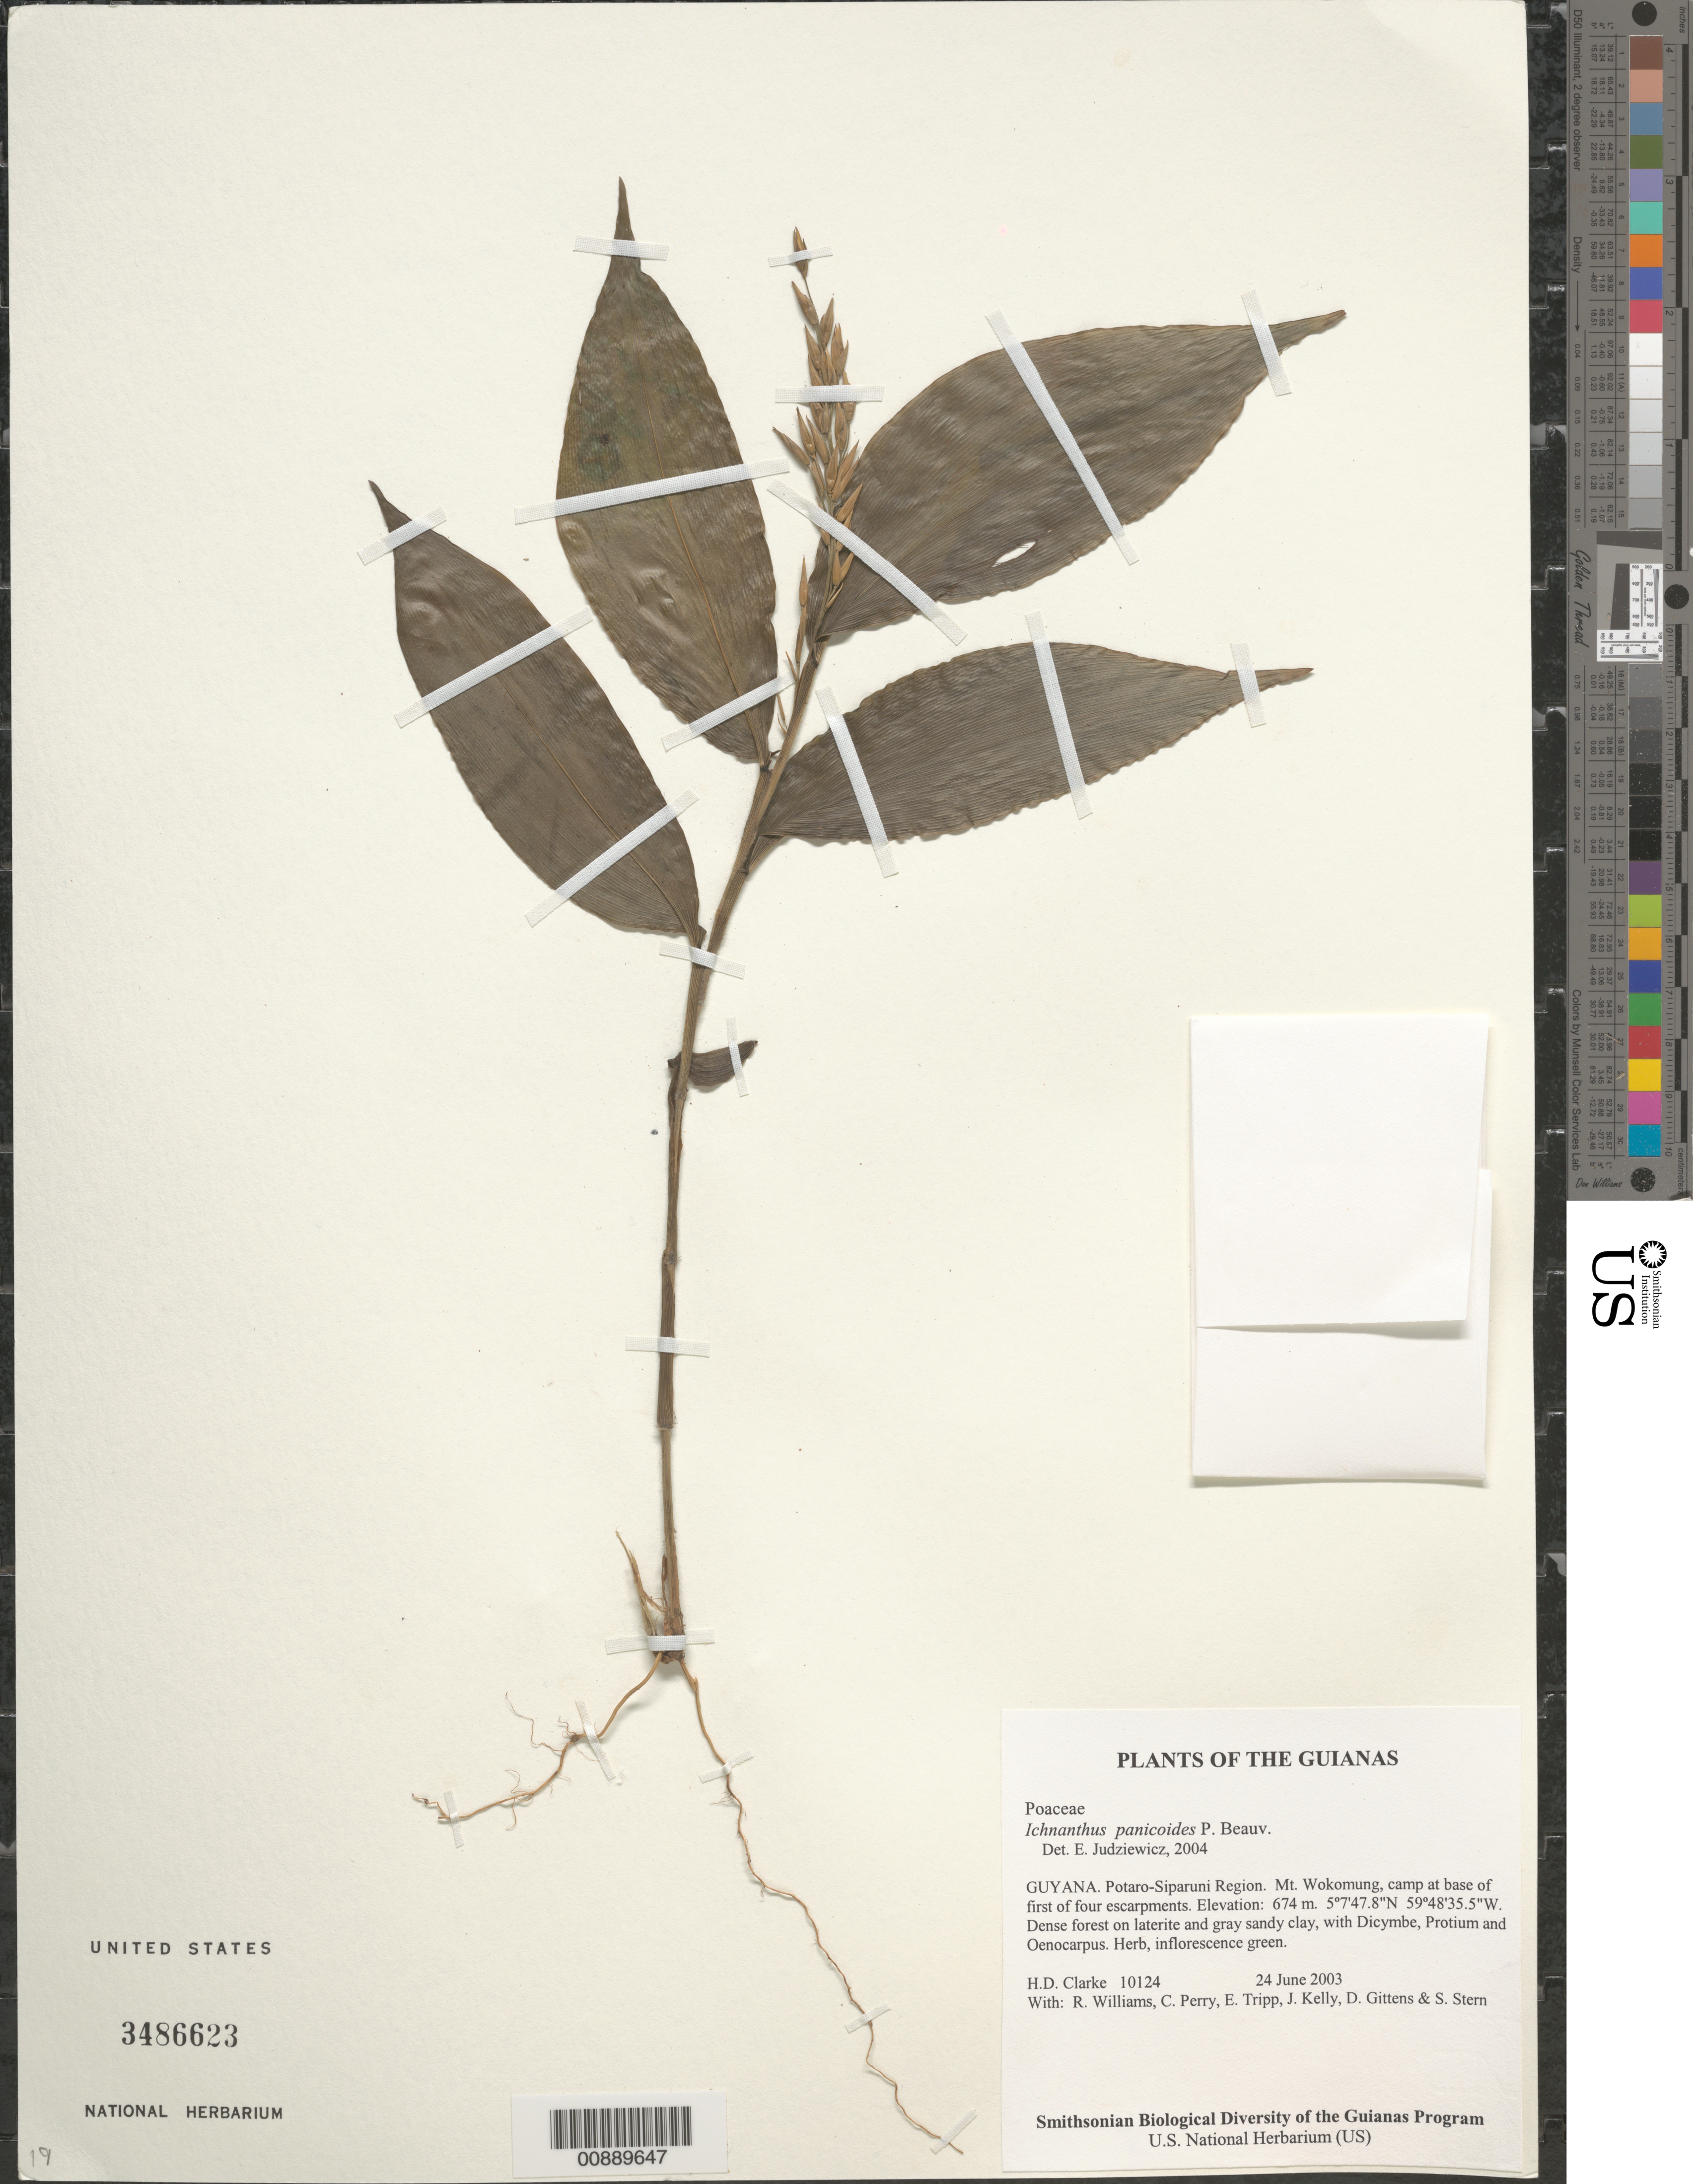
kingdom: Plantae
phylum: Tracheophyta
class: Liliopsida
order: Poales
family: Poaceae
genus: Ichnanthus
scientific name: Ichnanthus panicoides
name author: P. Beauv.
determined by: Judziewicz, E. J.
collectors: H. D. Clarke, R. Williams, C. Perry, E. Tripp, J. Kelly, D. Gittens & S. R. Stern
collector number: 10124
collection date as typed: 24 June 2003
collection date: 2003-06-24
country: Guyana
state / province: Potaro-Siparuni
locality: Mt. Wokomung, camp at base of first of four escarpments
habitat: Dense forest on laterite and gray sandy clay, with Dicymbe, Protium and Oenocarpus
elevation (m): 674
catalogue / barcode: US 3486623